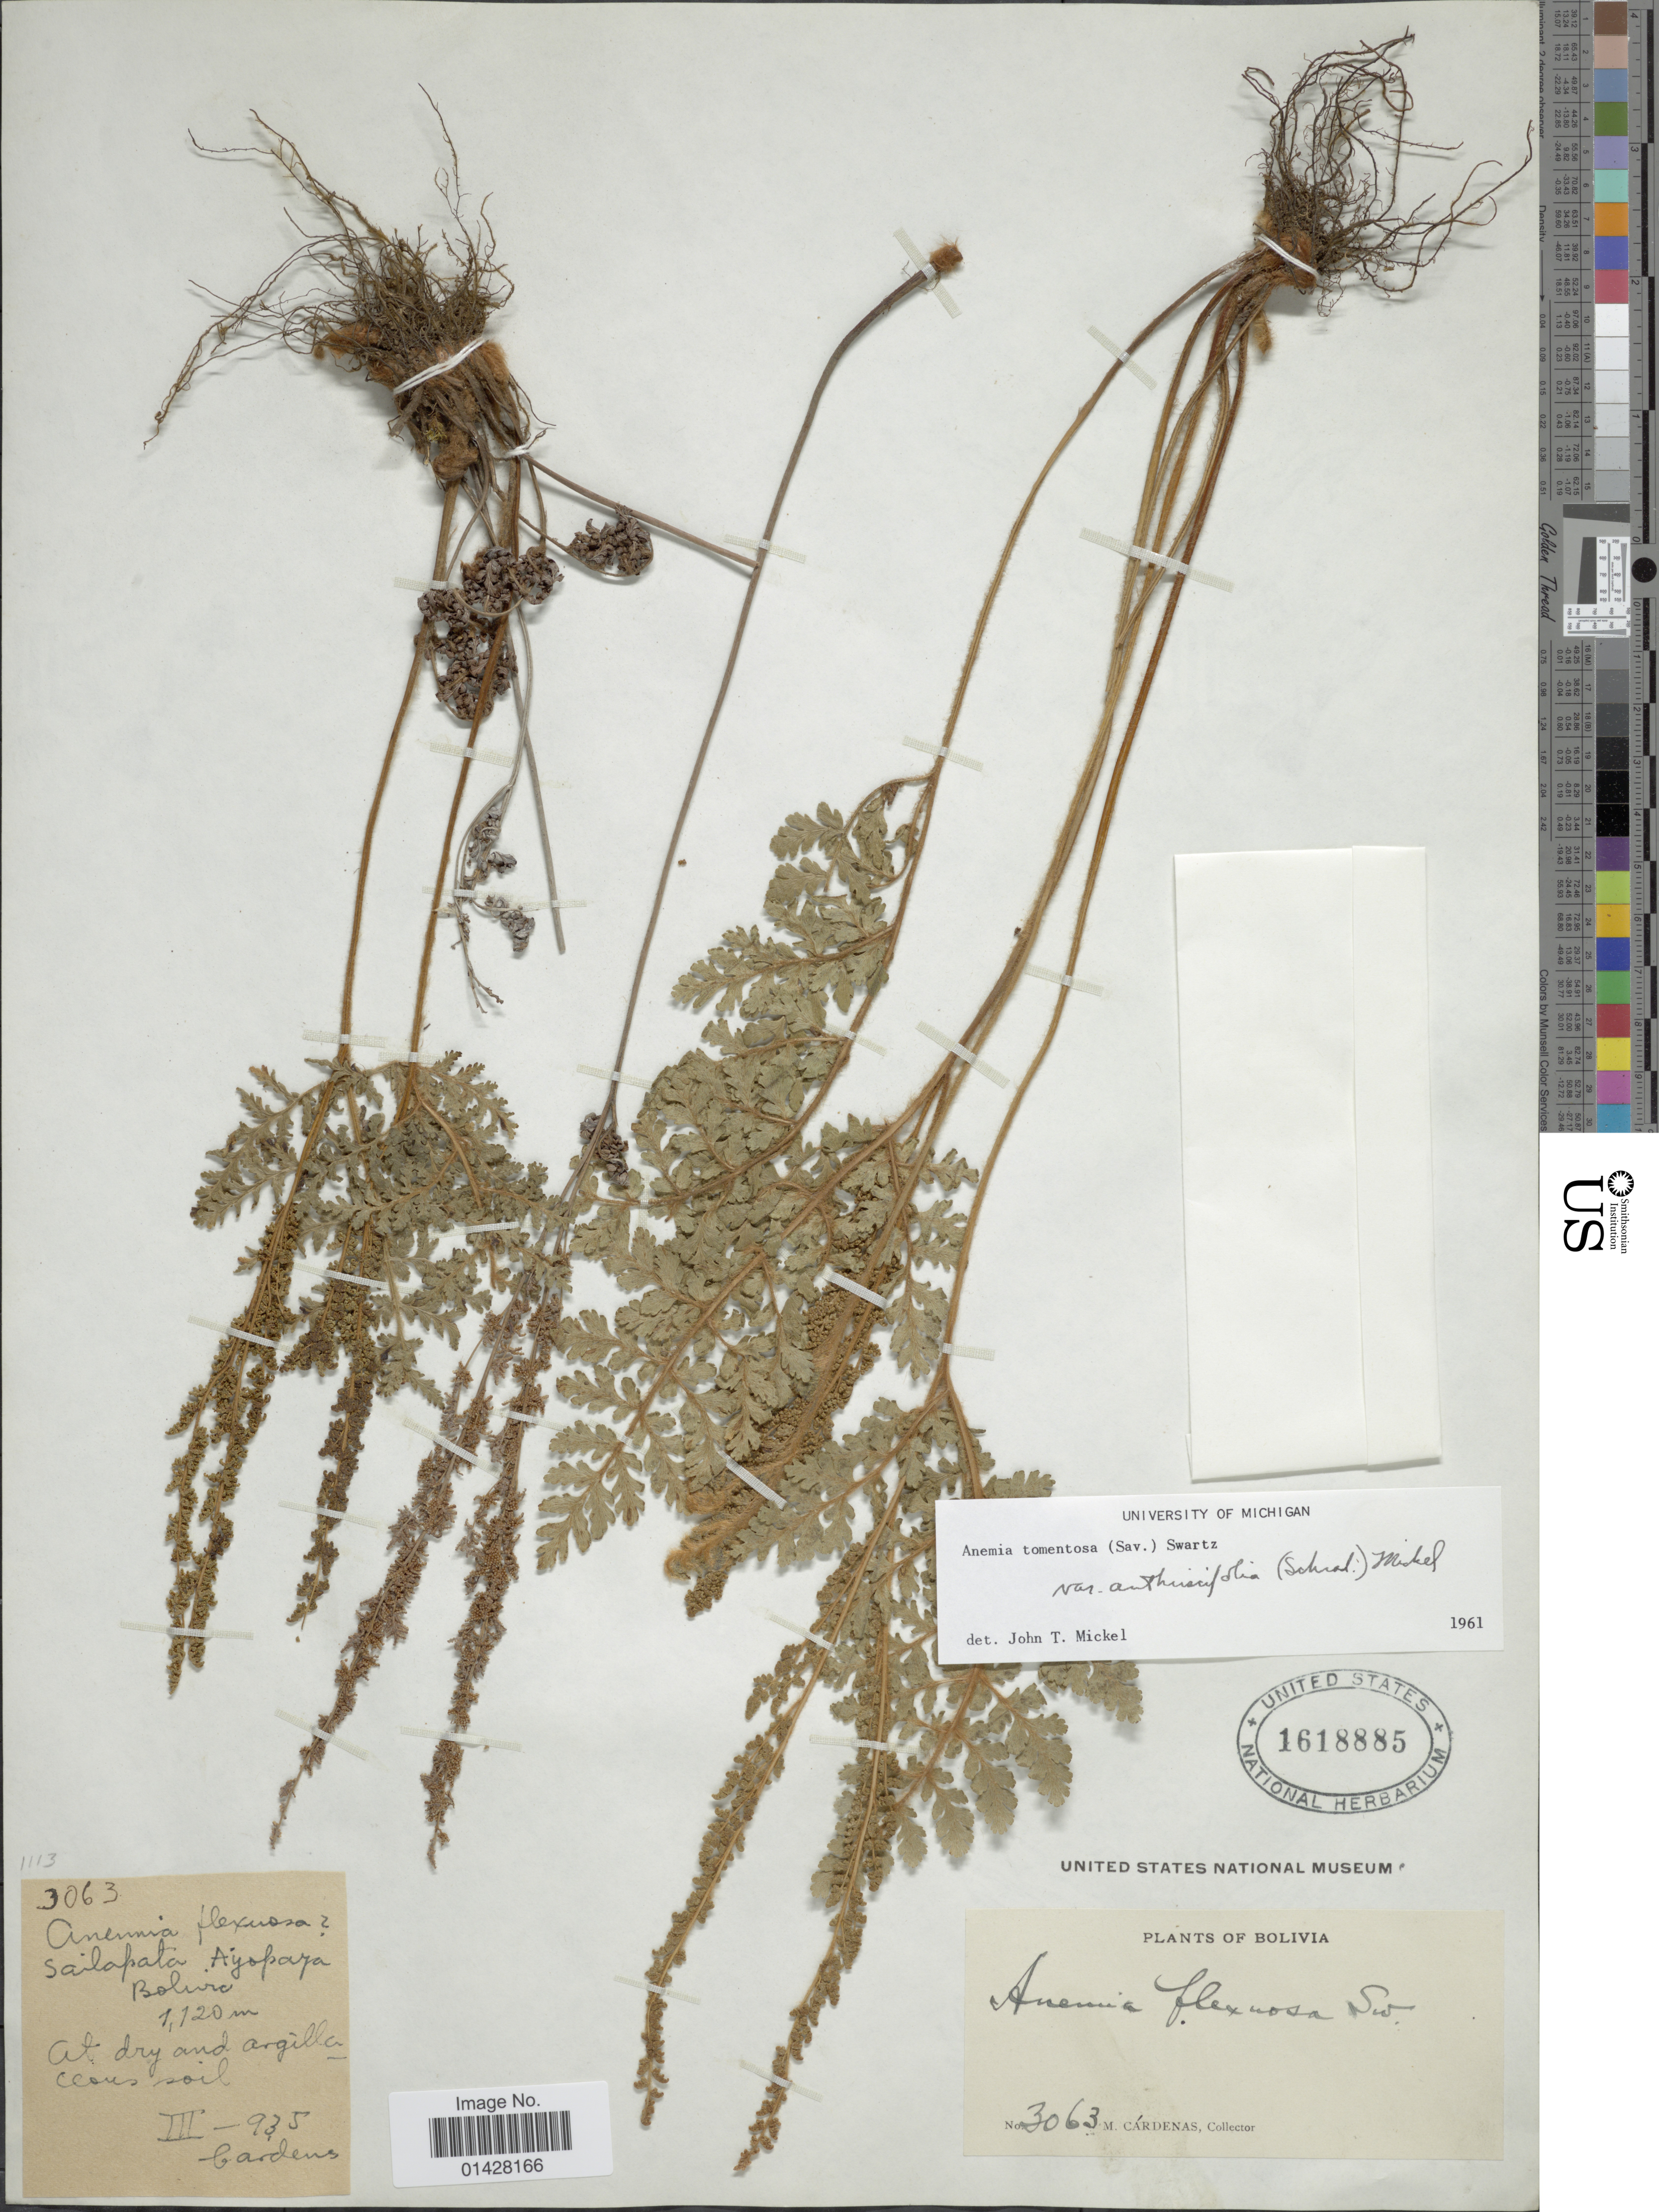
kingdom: Plantae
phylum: Tracheophyta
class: Polypodiopsida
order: Schizaeales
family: Anemiaceae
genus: Anemia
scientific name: Anemia tomentosa var. anthriscifolia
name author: (Schrad.) Mickel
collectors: M. Cárdenas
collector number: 3063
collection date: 1935-03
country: Bolivia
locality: Sailapata Ayopaya Bolivia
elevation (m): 1120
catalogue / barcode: US 161885